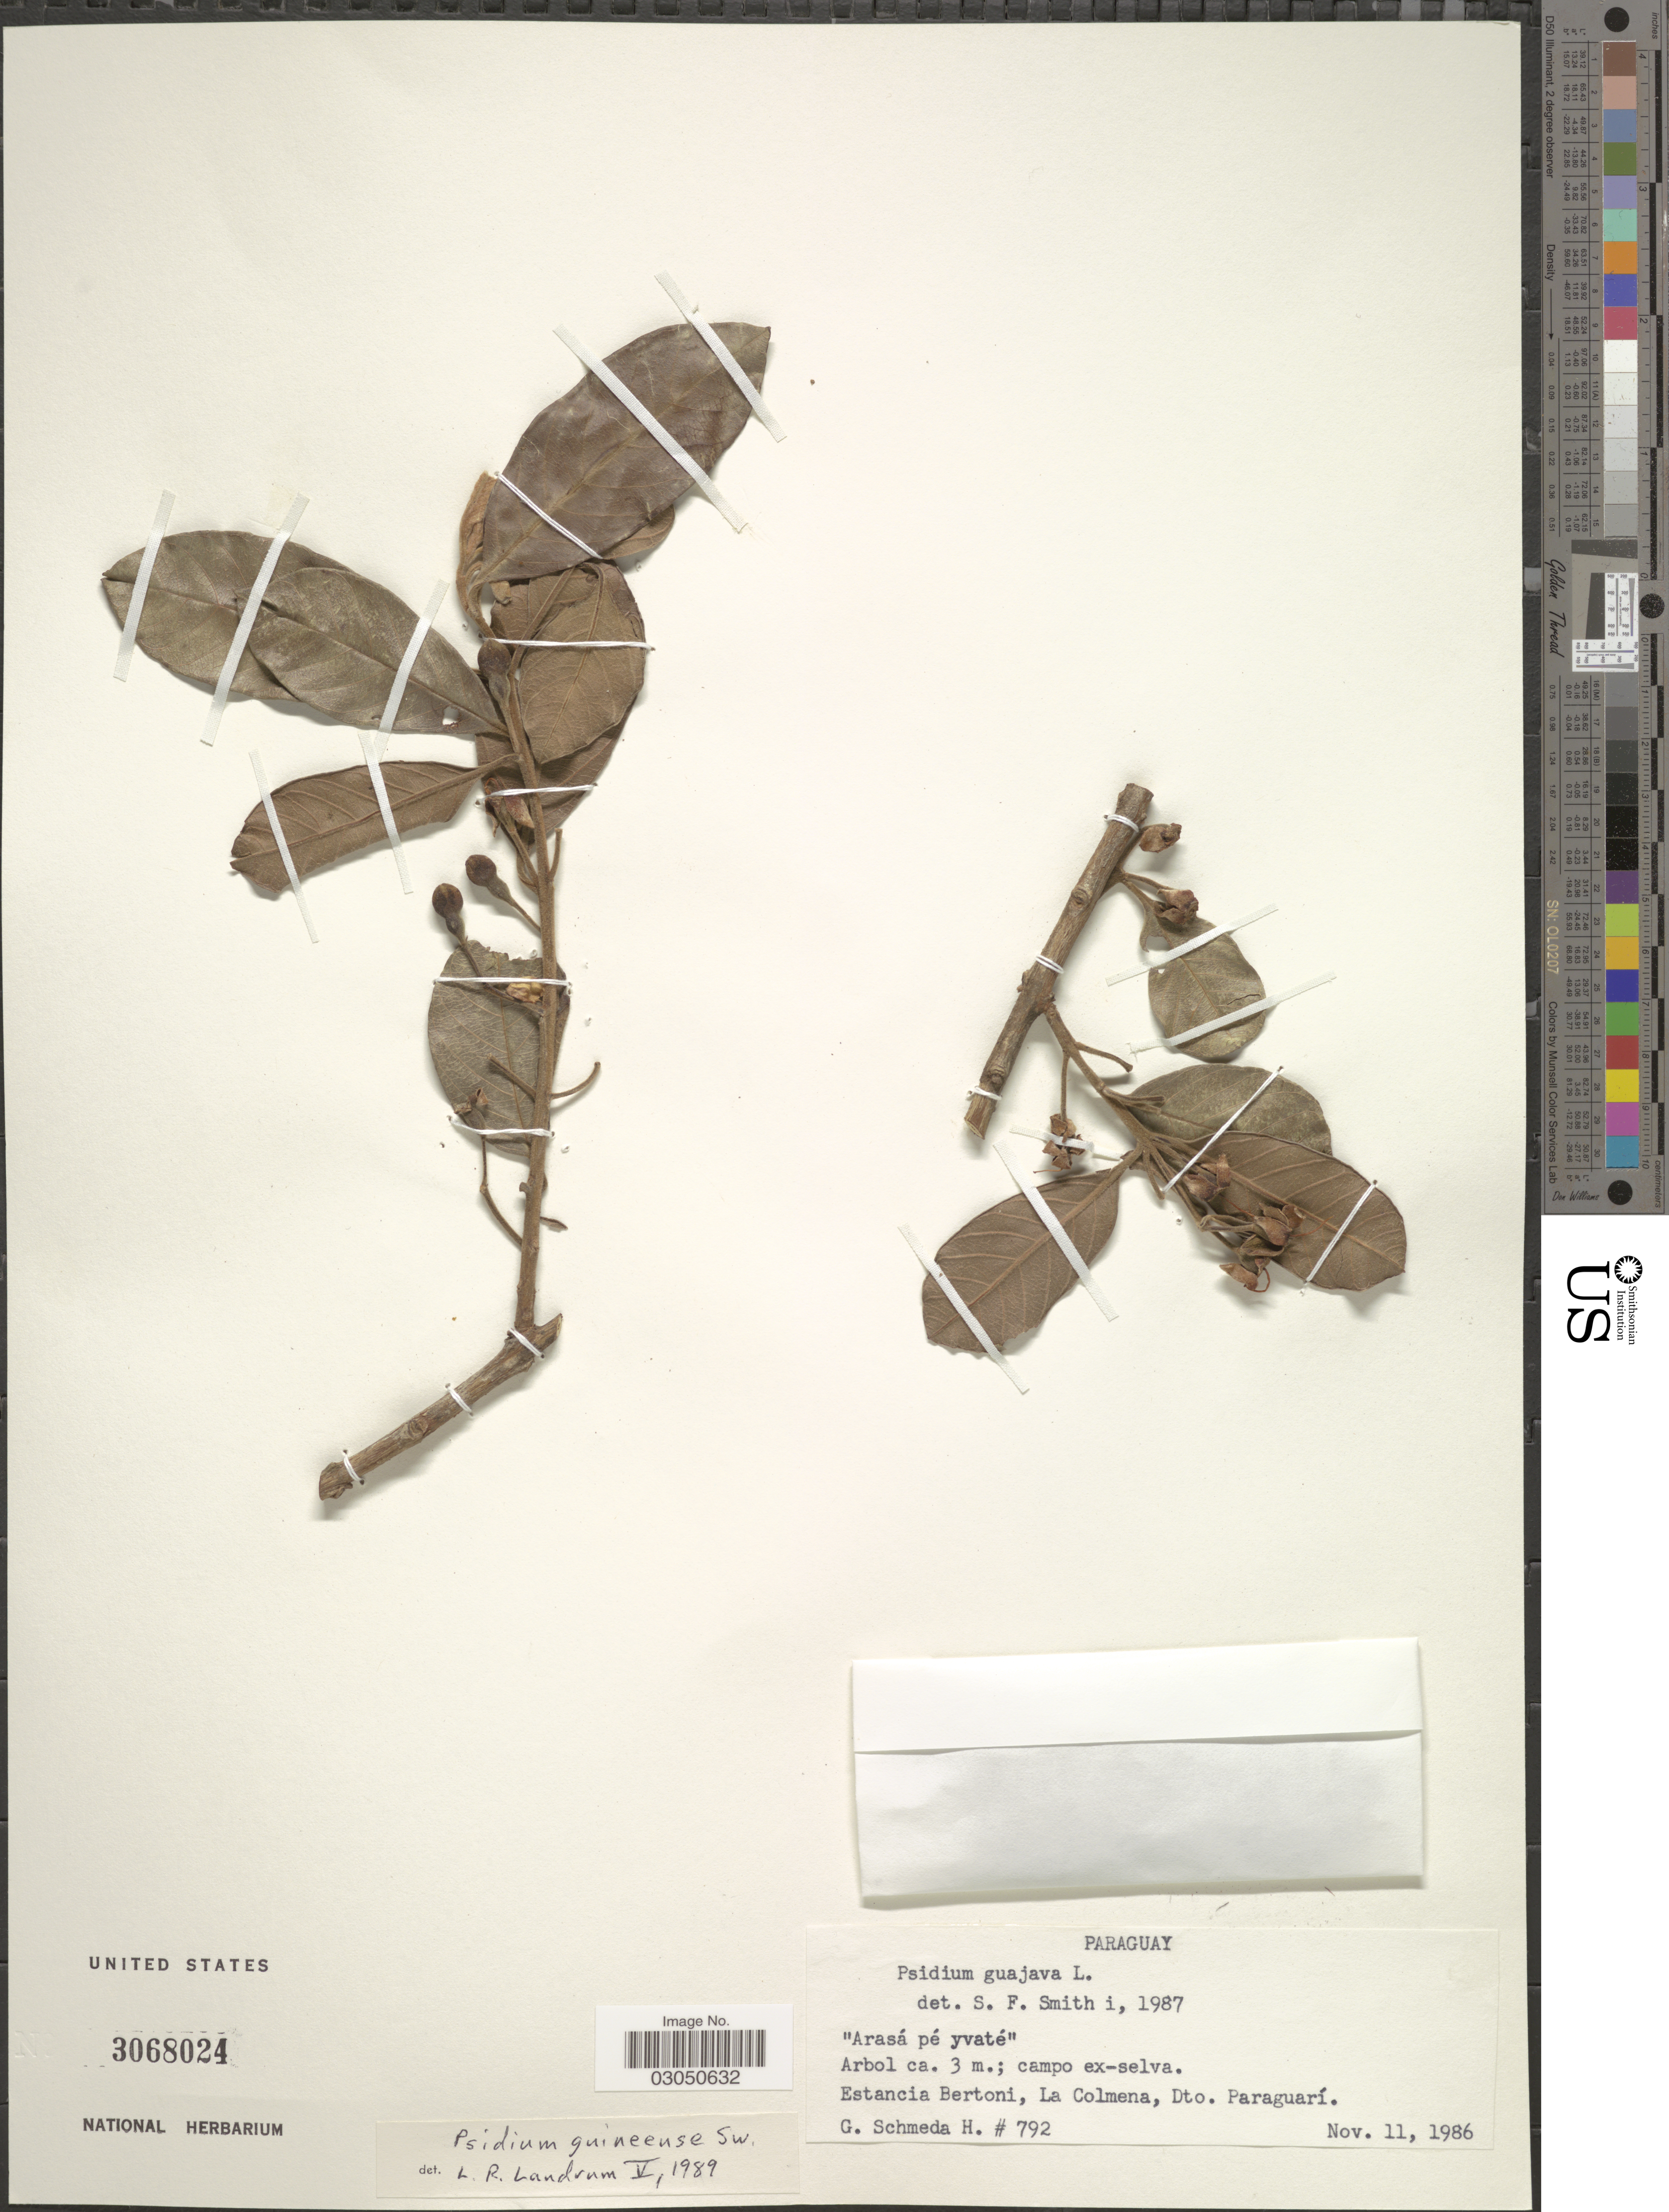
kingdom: Plantae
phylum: Tracheophyta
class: Magnoliopsida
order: Myrtales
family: Myrtaceae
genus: Psidium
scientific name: Psidium guianense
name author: Pers.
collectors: G. Schmeda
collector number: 792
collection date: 1986-11-11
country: Paraguay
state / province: Paraguari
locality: Estancia Bertoni, La Colmena, Dto. Paraguarí.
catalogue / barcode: US 3068024